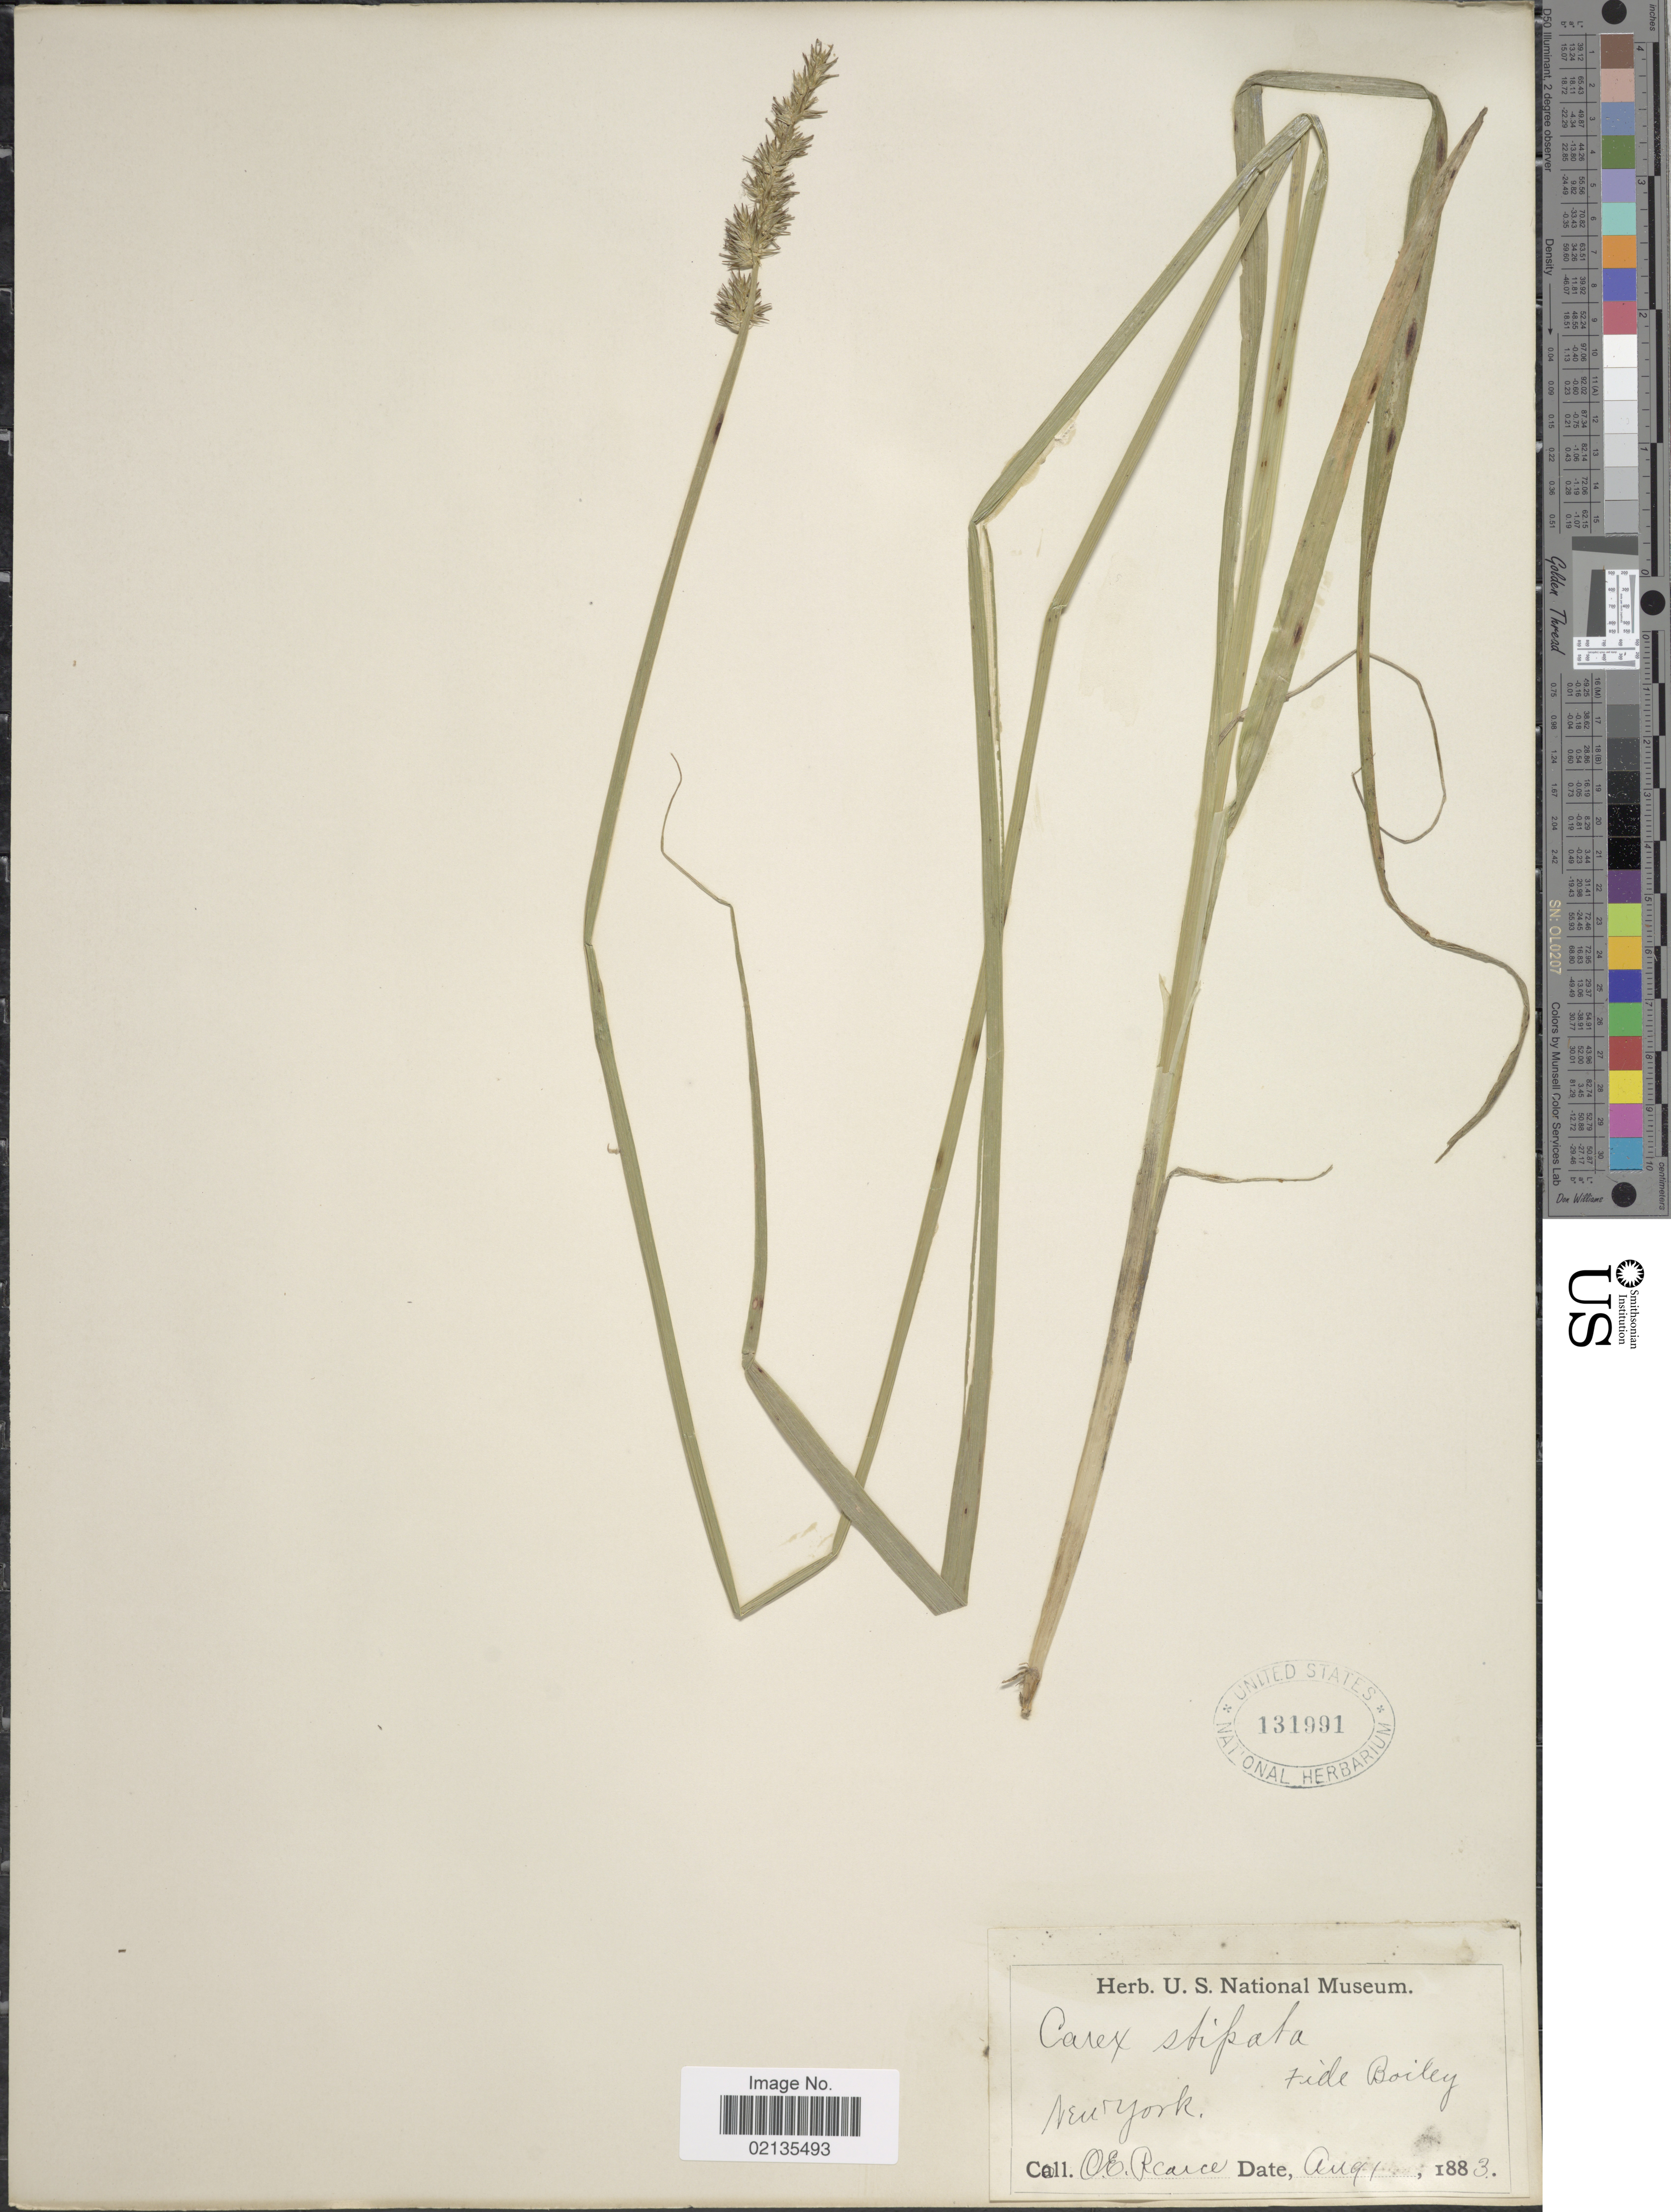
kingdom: Plantae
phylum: Tracheophyta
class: Liliopsida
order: Poales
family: Cyperaceae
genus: Carex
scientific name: Carex stipata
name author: Muhl. ex Willd.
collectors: O. E. Pearce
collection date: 1883-08-01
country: United States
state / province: New York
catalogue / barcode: US 131991